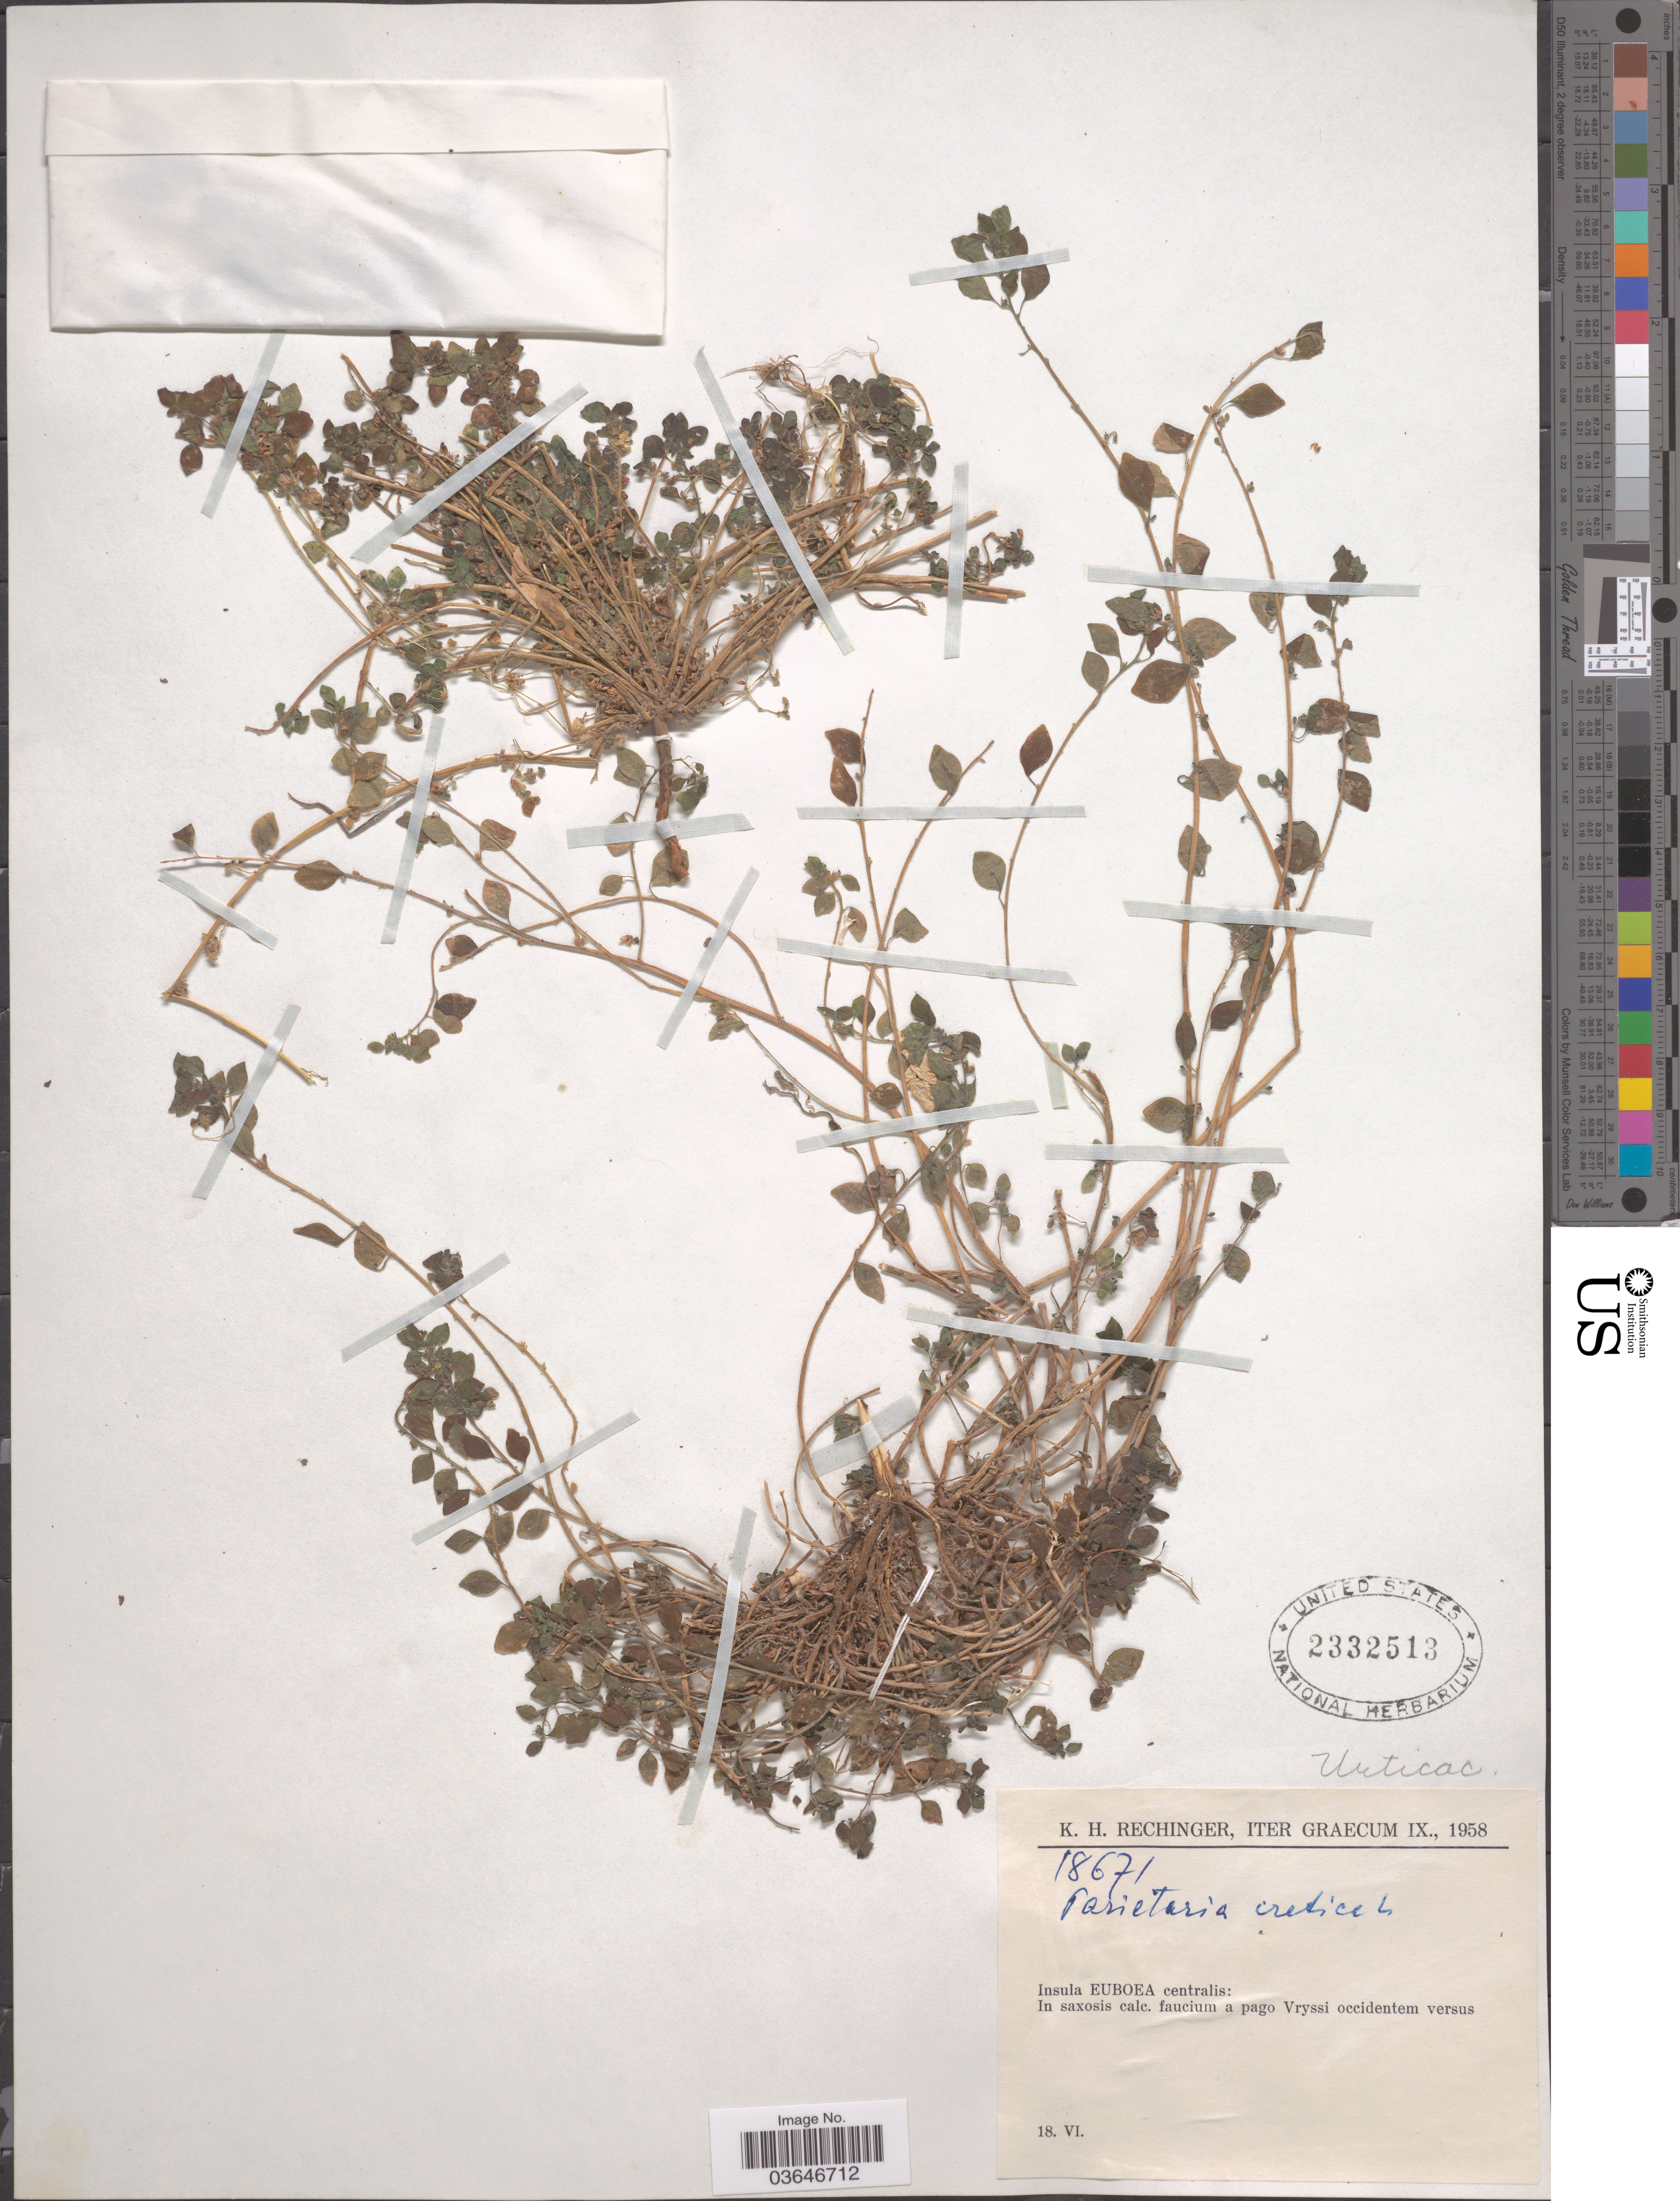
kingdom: Plantae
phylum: Tracheophyta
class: Magnoliopsida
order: Rosales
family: Urticaceae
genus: Parietaria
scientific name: Parietaria cretica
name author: L.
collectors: K. H. Rechinger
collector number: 18671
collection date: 1958-06-18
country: Greece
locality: Insula Euboea centralis: In saxosis calc. faucium a pago Vryssi occidentem versus.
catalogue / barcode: US 2332513